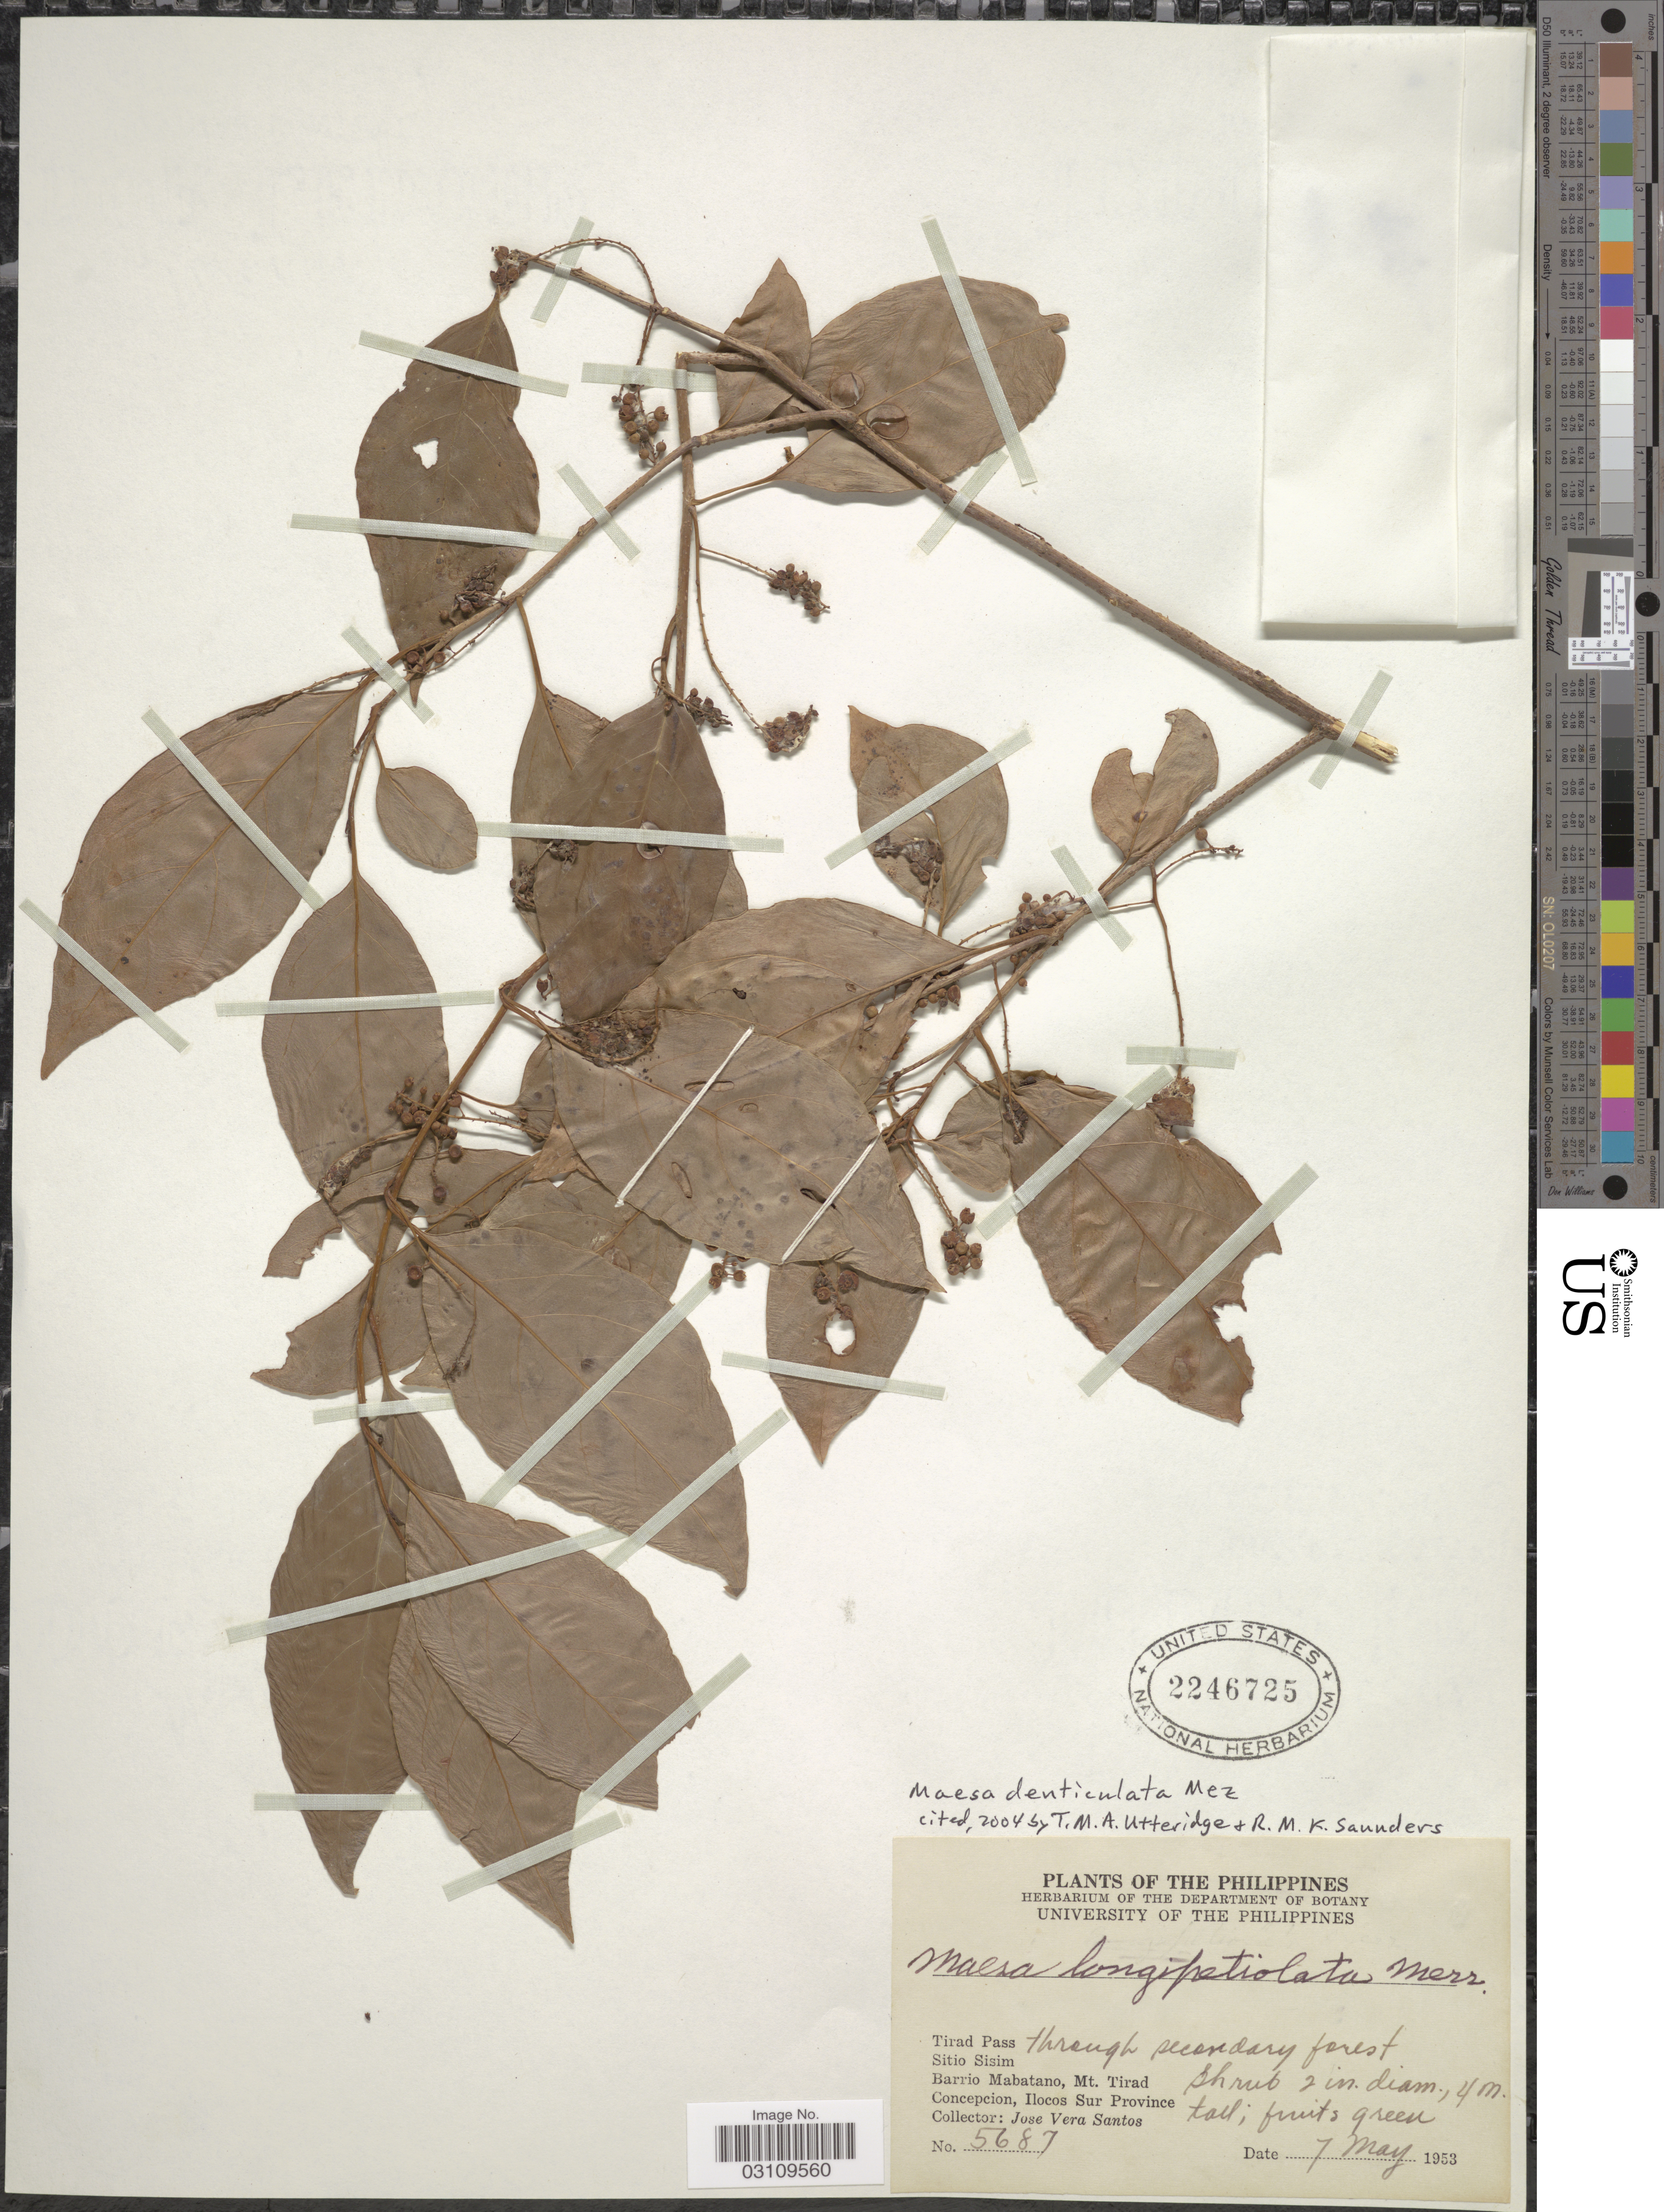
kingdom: Plantae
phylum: Tracheophyta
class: Magnoliopsida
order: Ericales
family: Primulaceae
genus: Maesa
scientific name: Maesa denticulata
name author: Mez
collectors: J. Vera Santos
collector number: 5687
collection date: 1953-05-07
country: Philippines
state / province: Ilocos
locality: Tirad Pass, Sitio Sisim, Barrio Mabatano, Mt. Tirad, Concepcion, Ilocos Sur Province.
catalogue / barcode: US 2246725